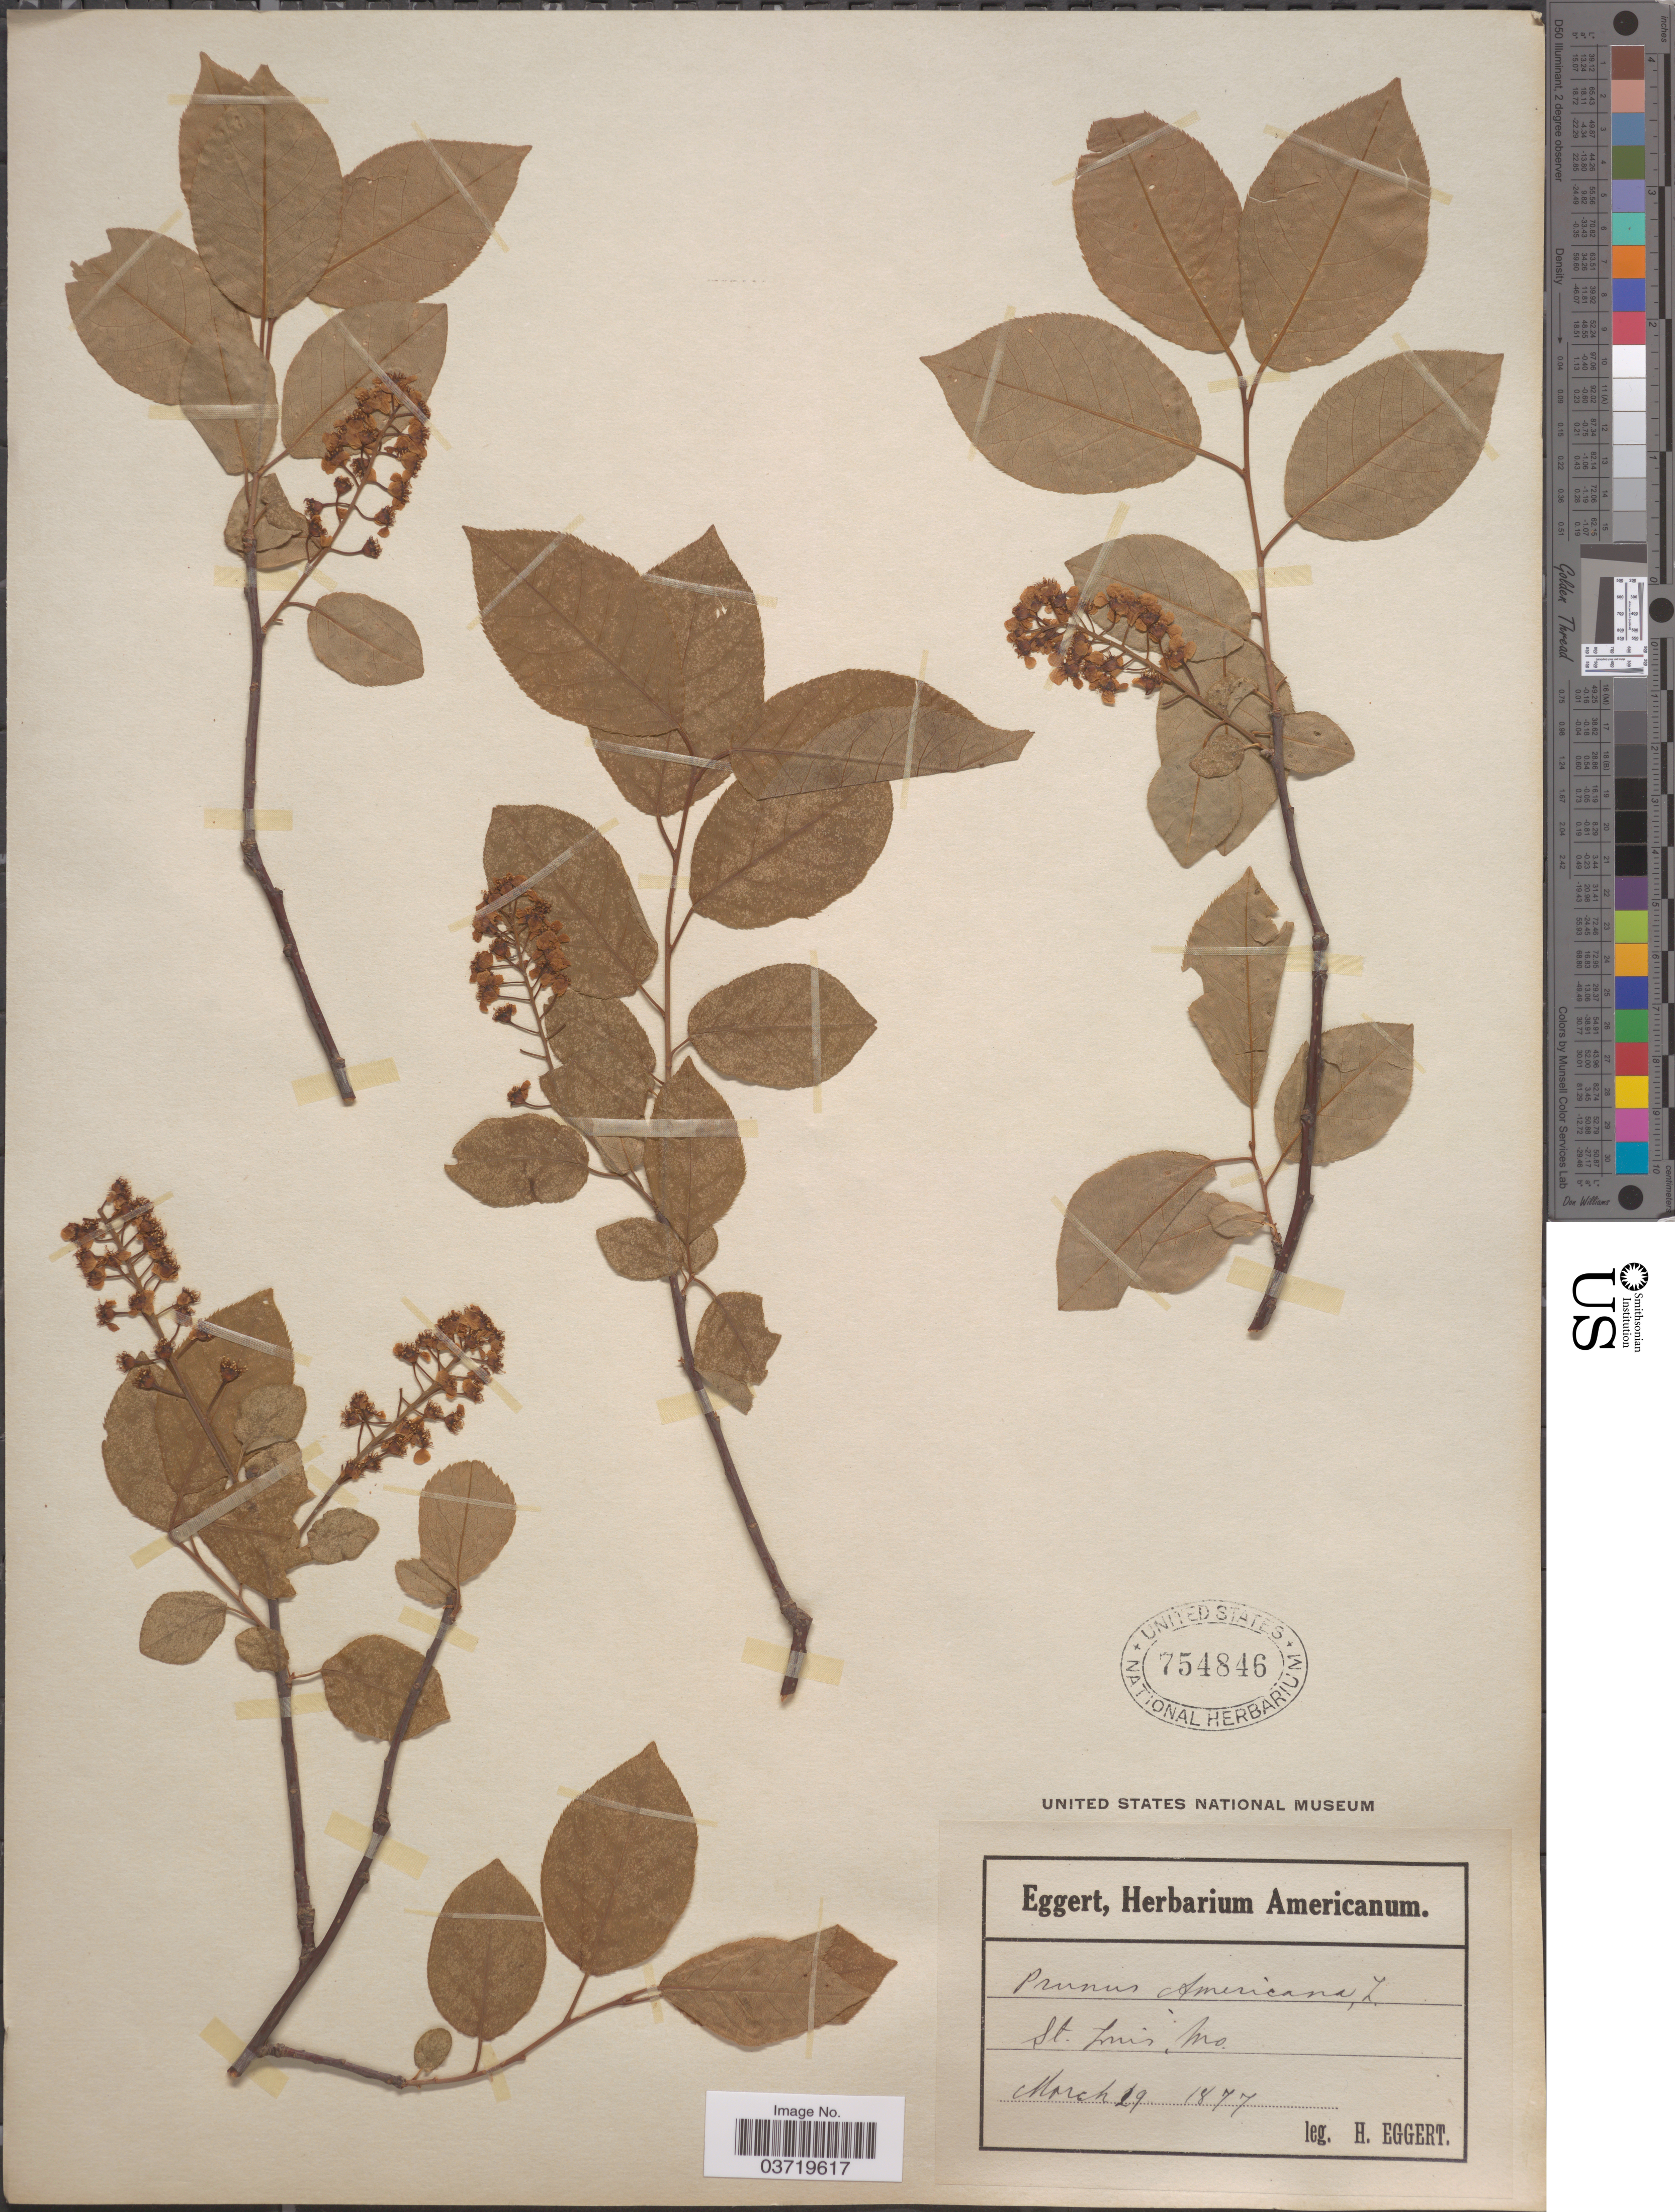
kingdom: Plantae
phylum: Tracheophyta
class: Magnoliopsida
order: Rosales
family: Rosaceae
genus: Prunus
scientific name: Prunus virginiana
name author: L.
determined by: Strong, Mark T., (BOT), Smithsonian Institution - National Museum of Natural History (UNITED STATES)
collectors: H. Eggert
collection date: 1877-03-19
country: United States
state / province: Missouri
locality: St. Luis.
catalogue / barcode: US 754846